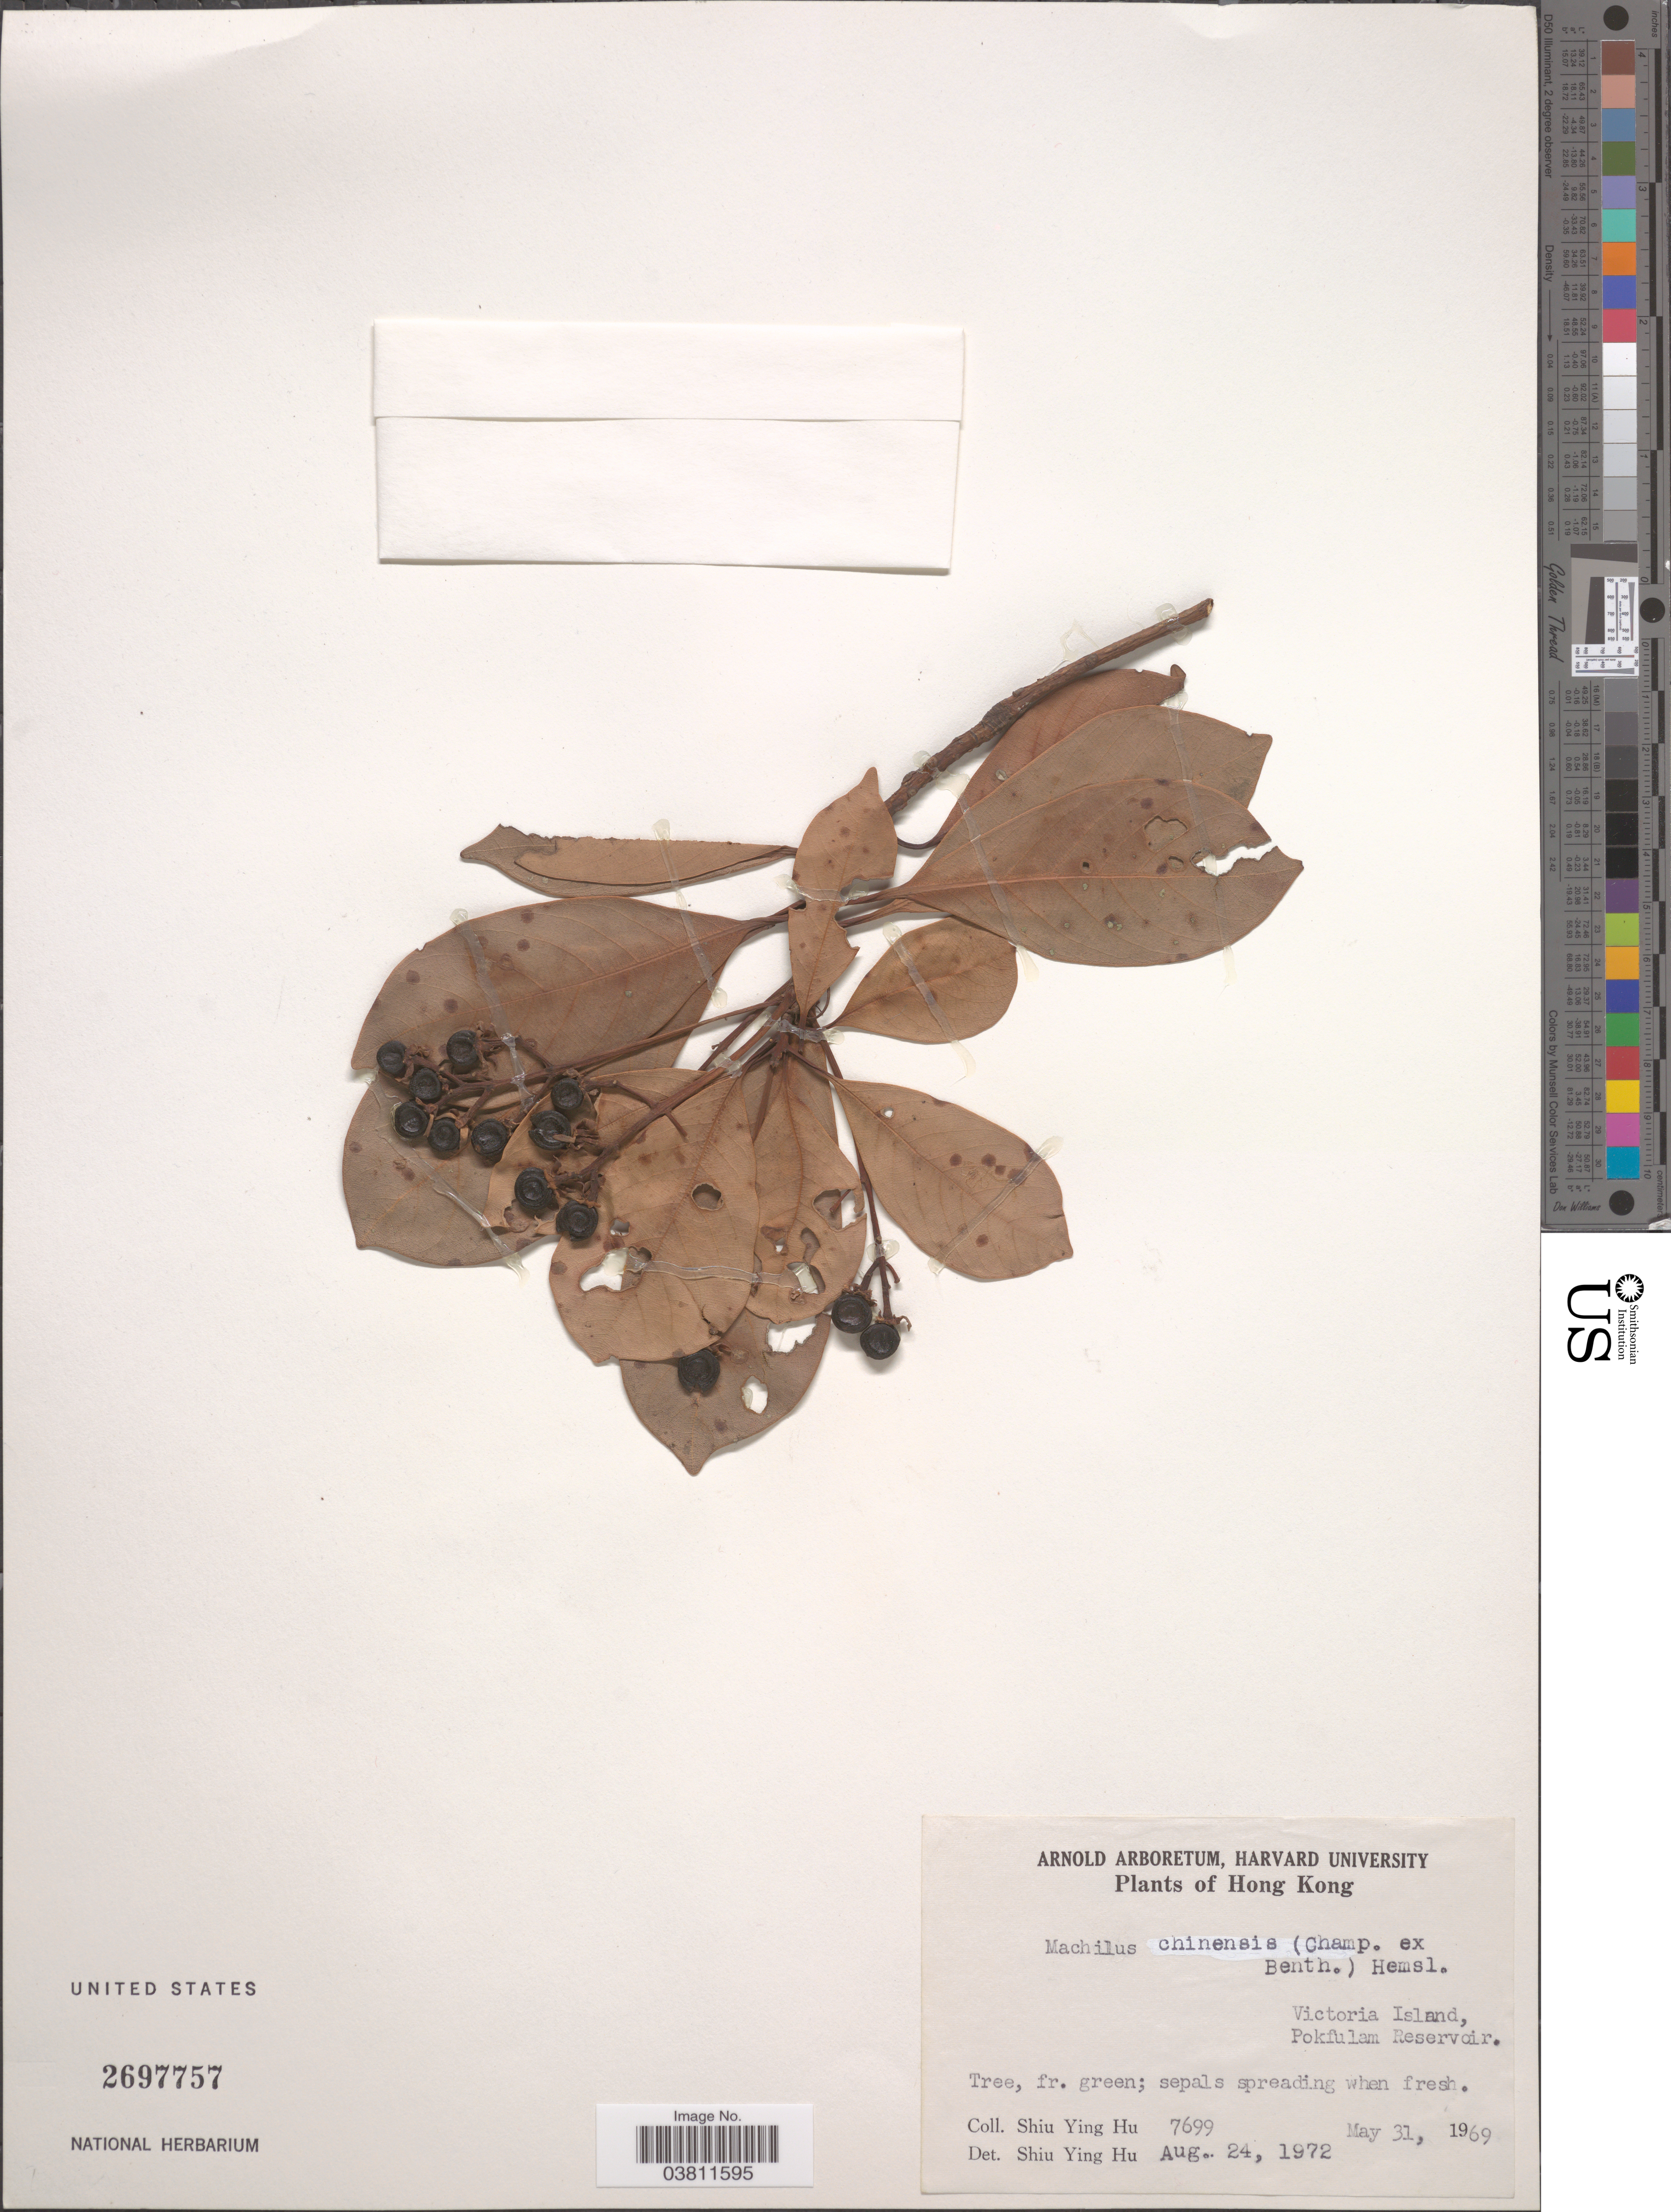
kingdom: Plantae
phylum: Tracheophyta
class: Magnoliopsida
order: Laurales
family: Lauraceae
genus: Machilus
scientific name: Machilus chinensis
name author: (Benth.) Hemsl.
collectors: S. Y. Hu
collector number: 7699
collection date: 1969-05-31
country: China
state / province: Hong Kong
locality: Victoria Island, Pokfulam Reservoir.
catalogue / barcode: US 2697757